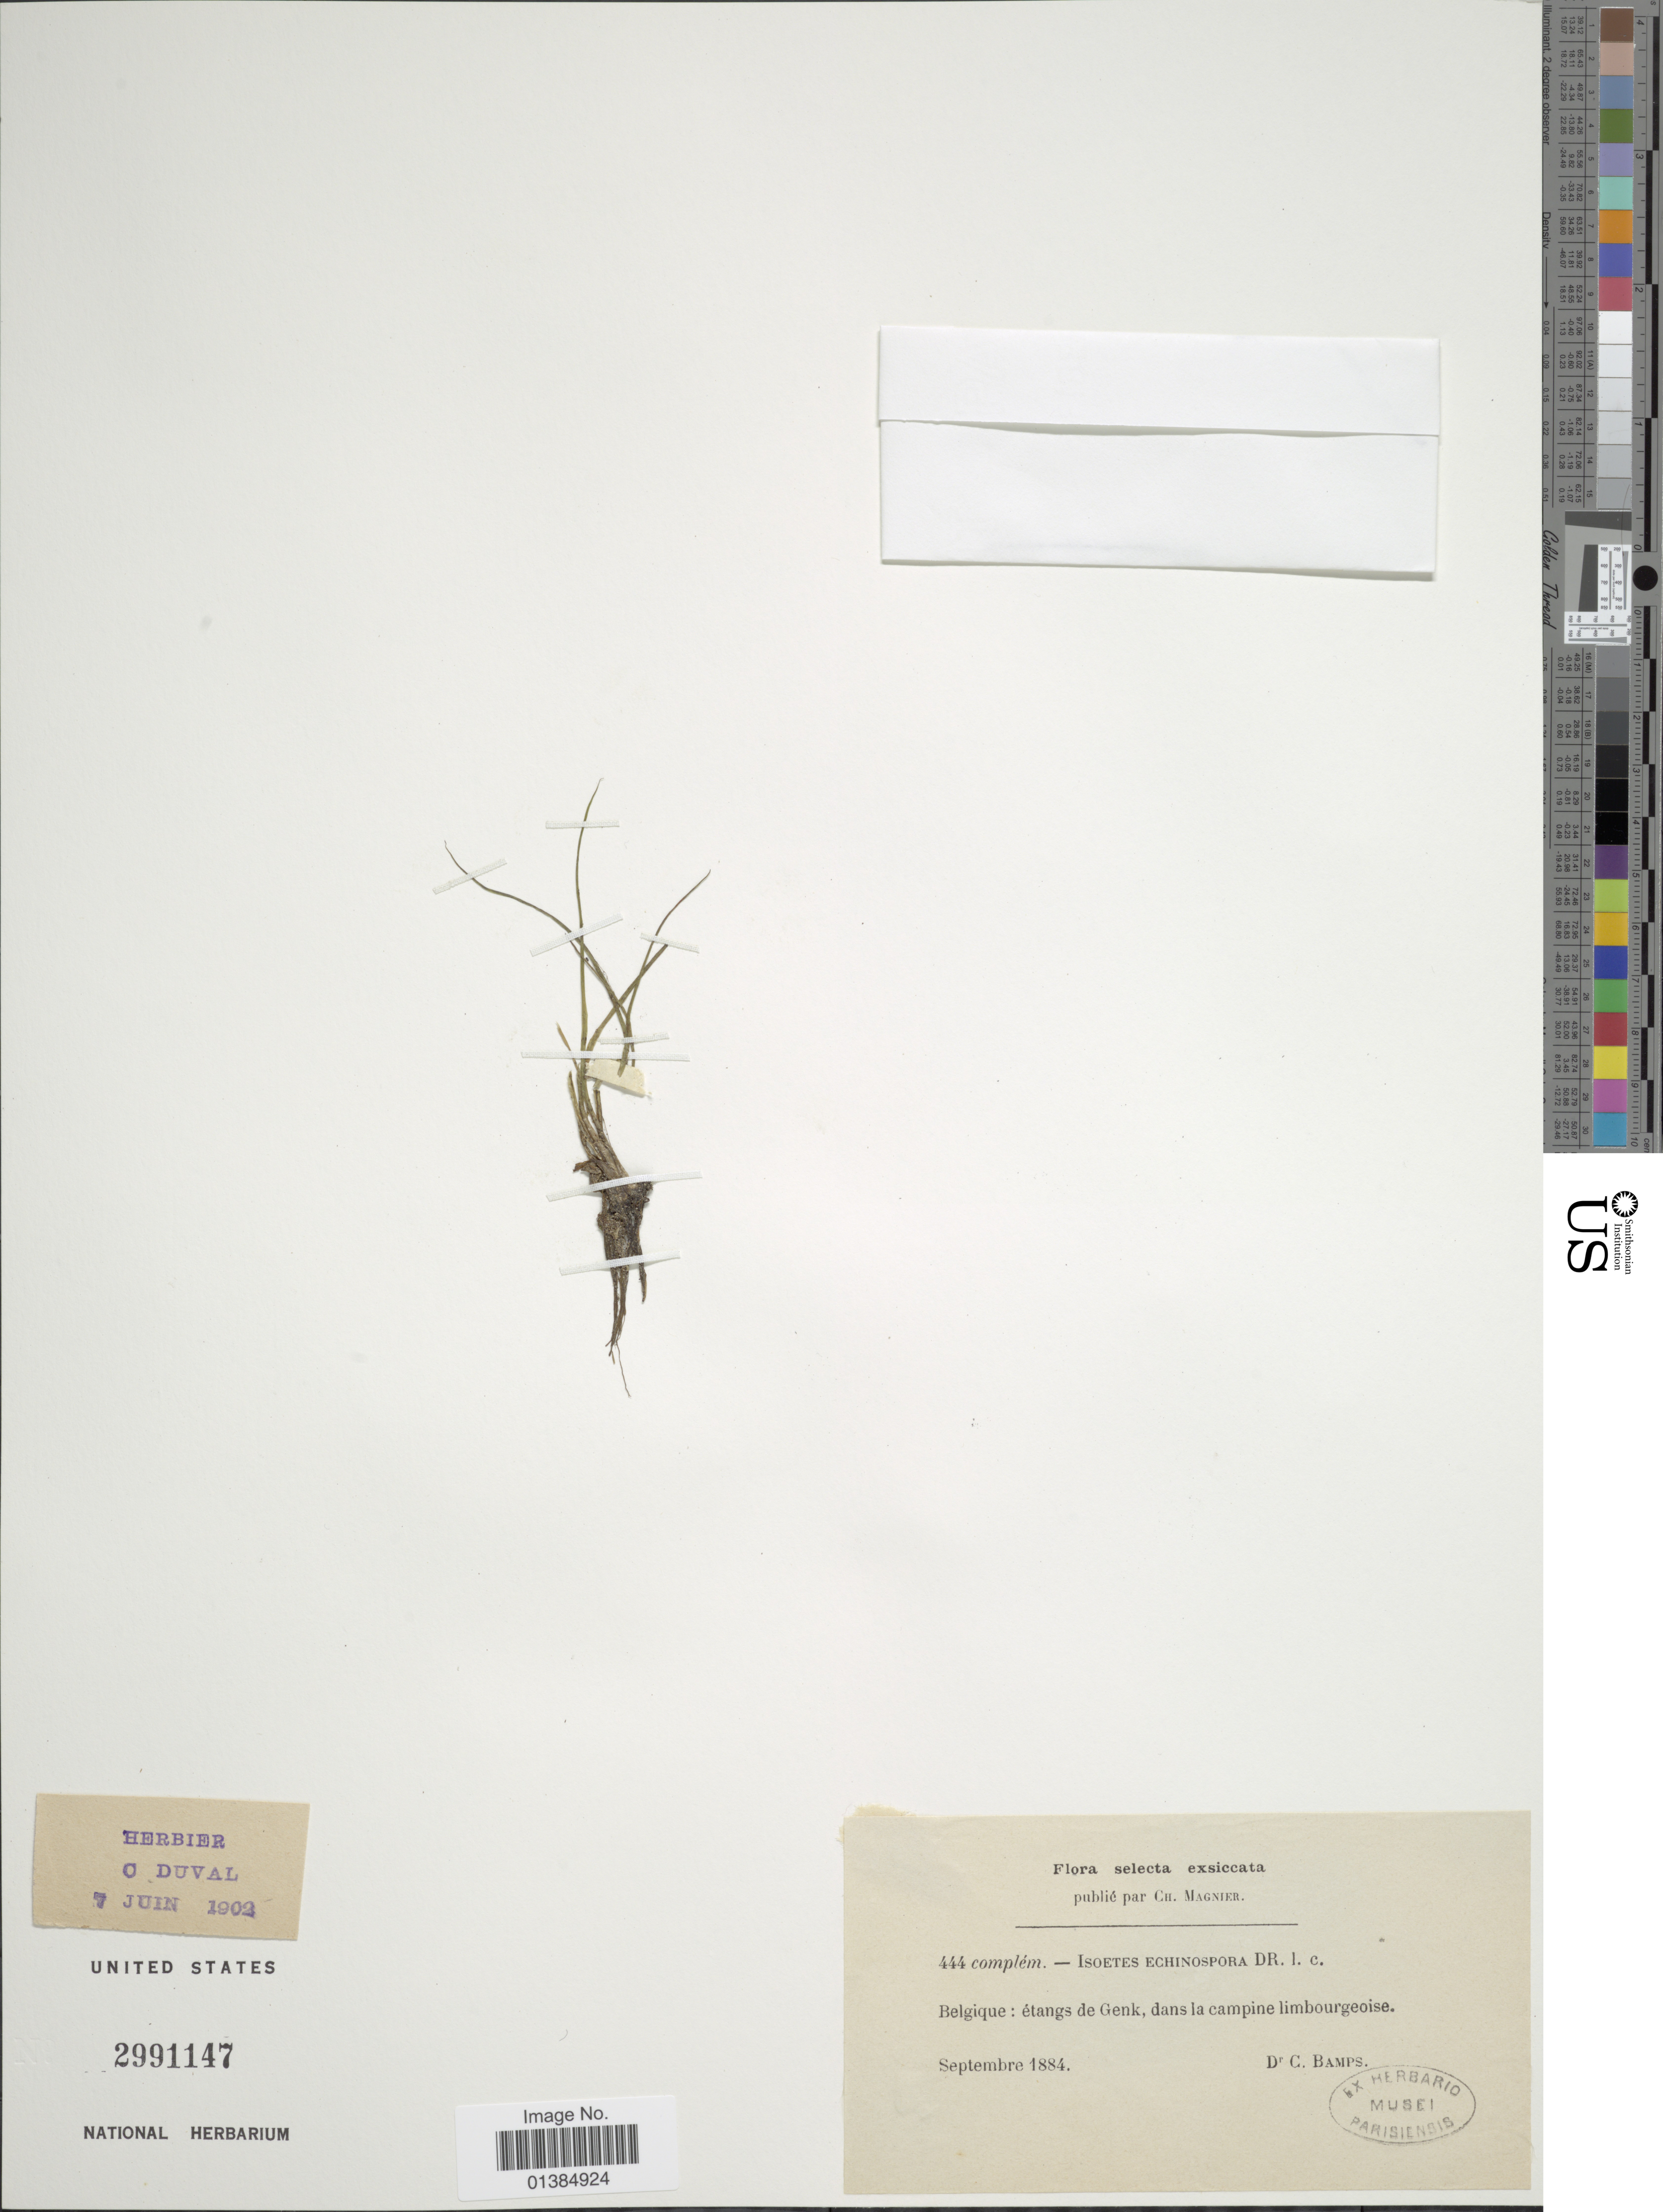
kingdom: Plantae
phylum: Tracheophyta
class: Lycopodiopsida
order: Isoetales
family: Isoetaceae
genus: Isoetes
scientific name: Isoetes echinospora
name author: Durieu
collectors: C. Bamps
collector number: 444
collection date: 1884-09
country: Belgium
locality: Selecta, étangs de Genk, dans la campine limbourgeoise.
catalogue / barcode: US 2991147